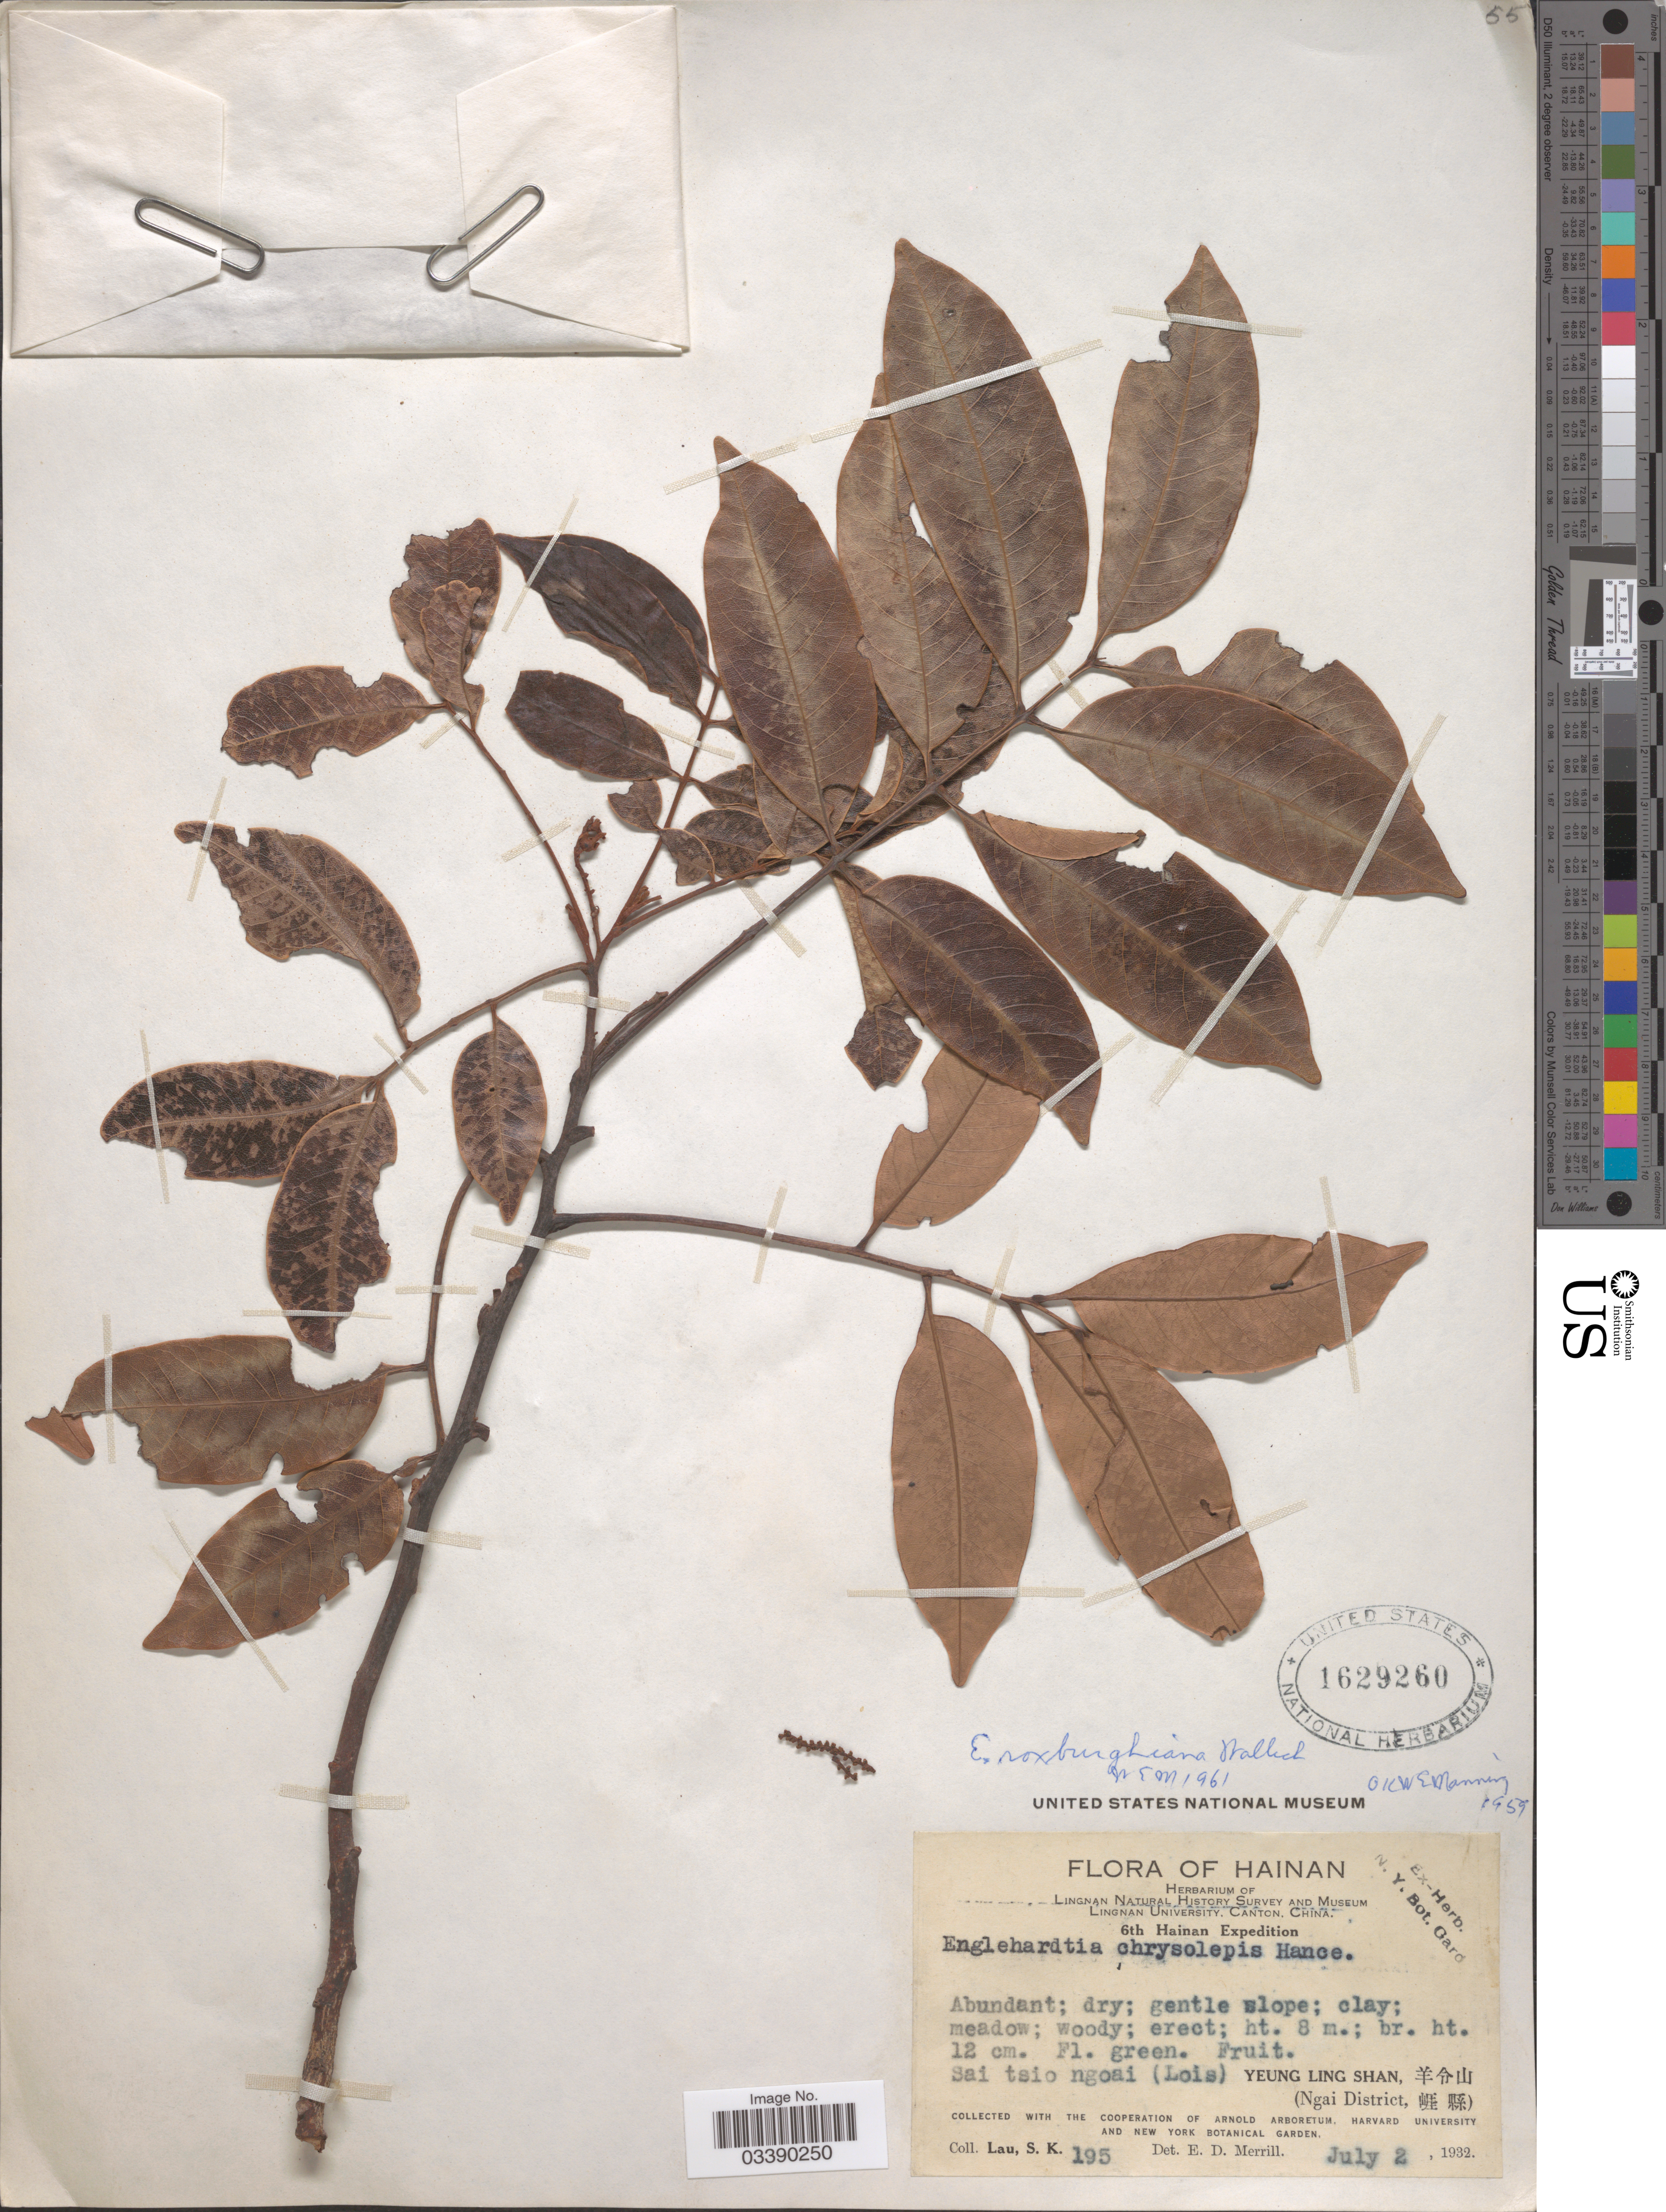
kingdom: Plantae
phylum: Tracheophyta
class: Magnoliopsida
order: Fagales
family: Juglandaceae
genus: Engelhardia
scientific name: Engelhardia roxburghiana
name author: Lindl.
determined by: Strong, M. T., (US), Smithsonian Institution - National Museum of Natural History (UNITED STATES)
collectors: S. K. Lau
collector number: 195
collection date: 1932-07-02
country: China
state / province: Hainan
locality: Yeung Ling Shan (Ngai District).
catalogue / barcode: US 1629260